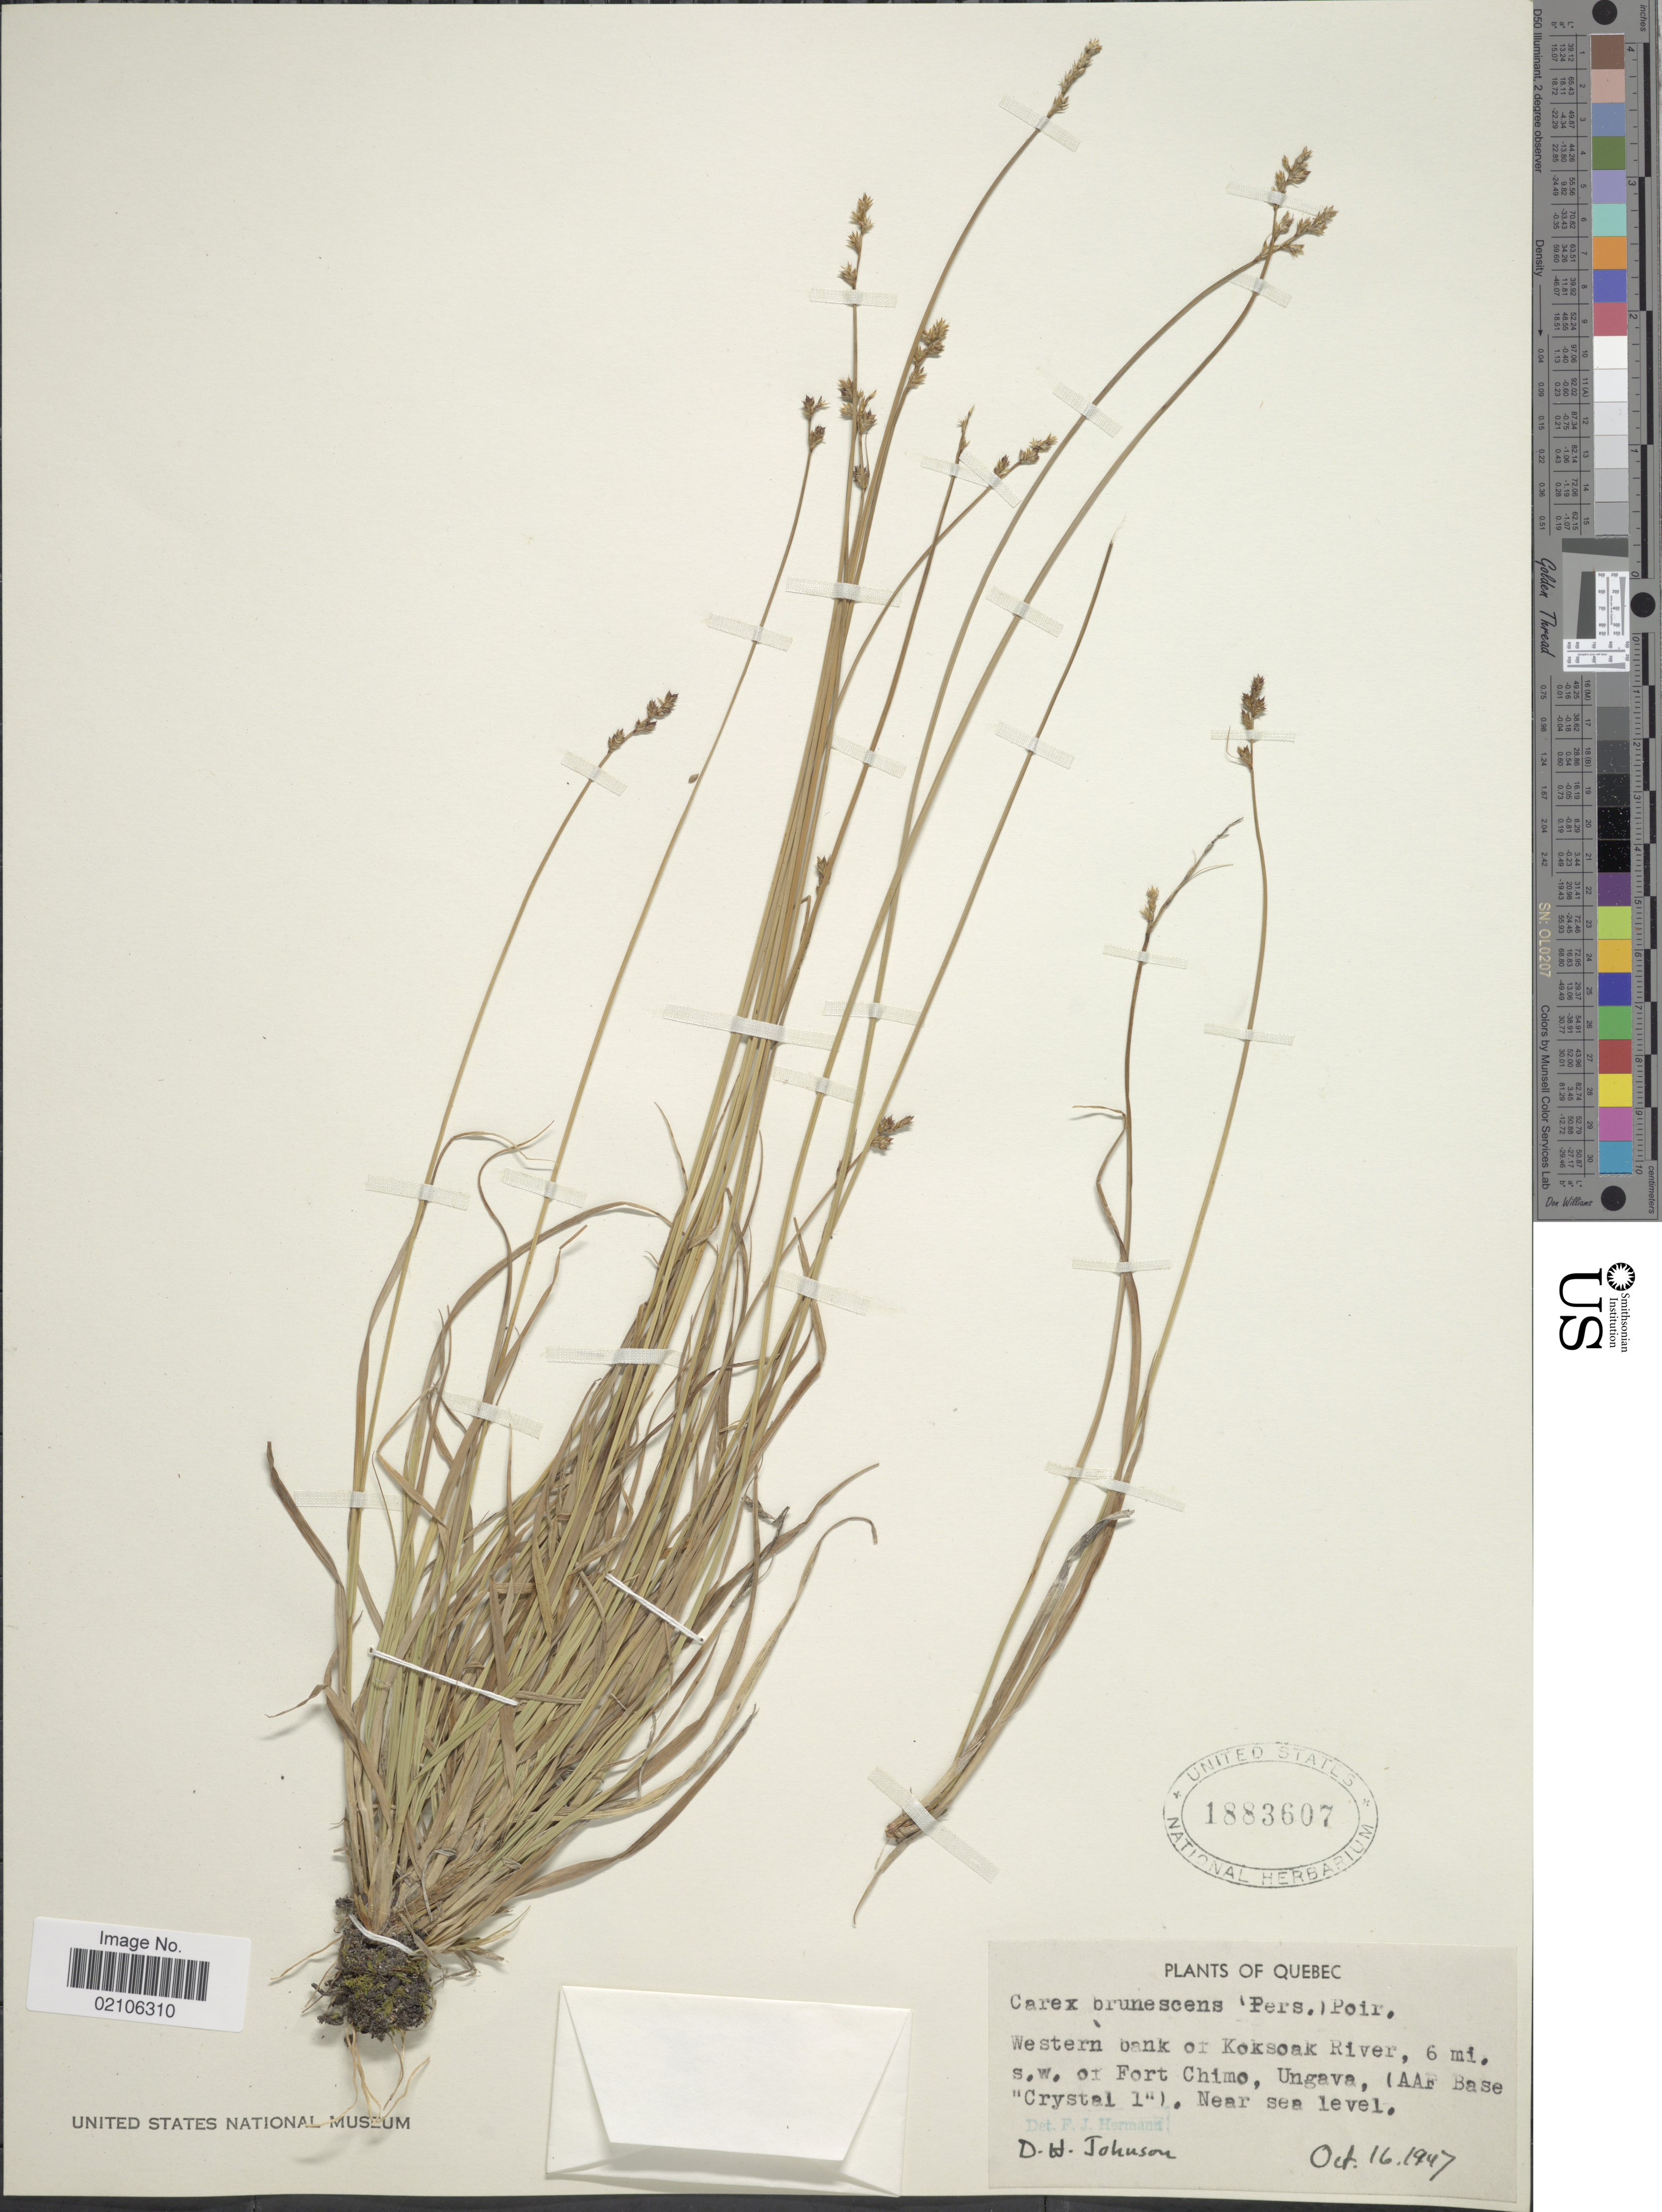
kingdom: Plantae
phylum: Tracheophyta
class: Liliopsida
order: Poales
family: Cyperaceae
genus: Carex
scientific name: Carex brunnescens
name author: (Pers.) Poir.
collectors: D.H. Johnson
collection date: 1947-10-16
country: Canada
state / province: Quebec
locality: Western bank of Koksoak River, 6 mi. s.w. of Fort Chimo, Ungave, (AAF Base Crustal 1), near sea level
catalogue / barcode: US 1883607